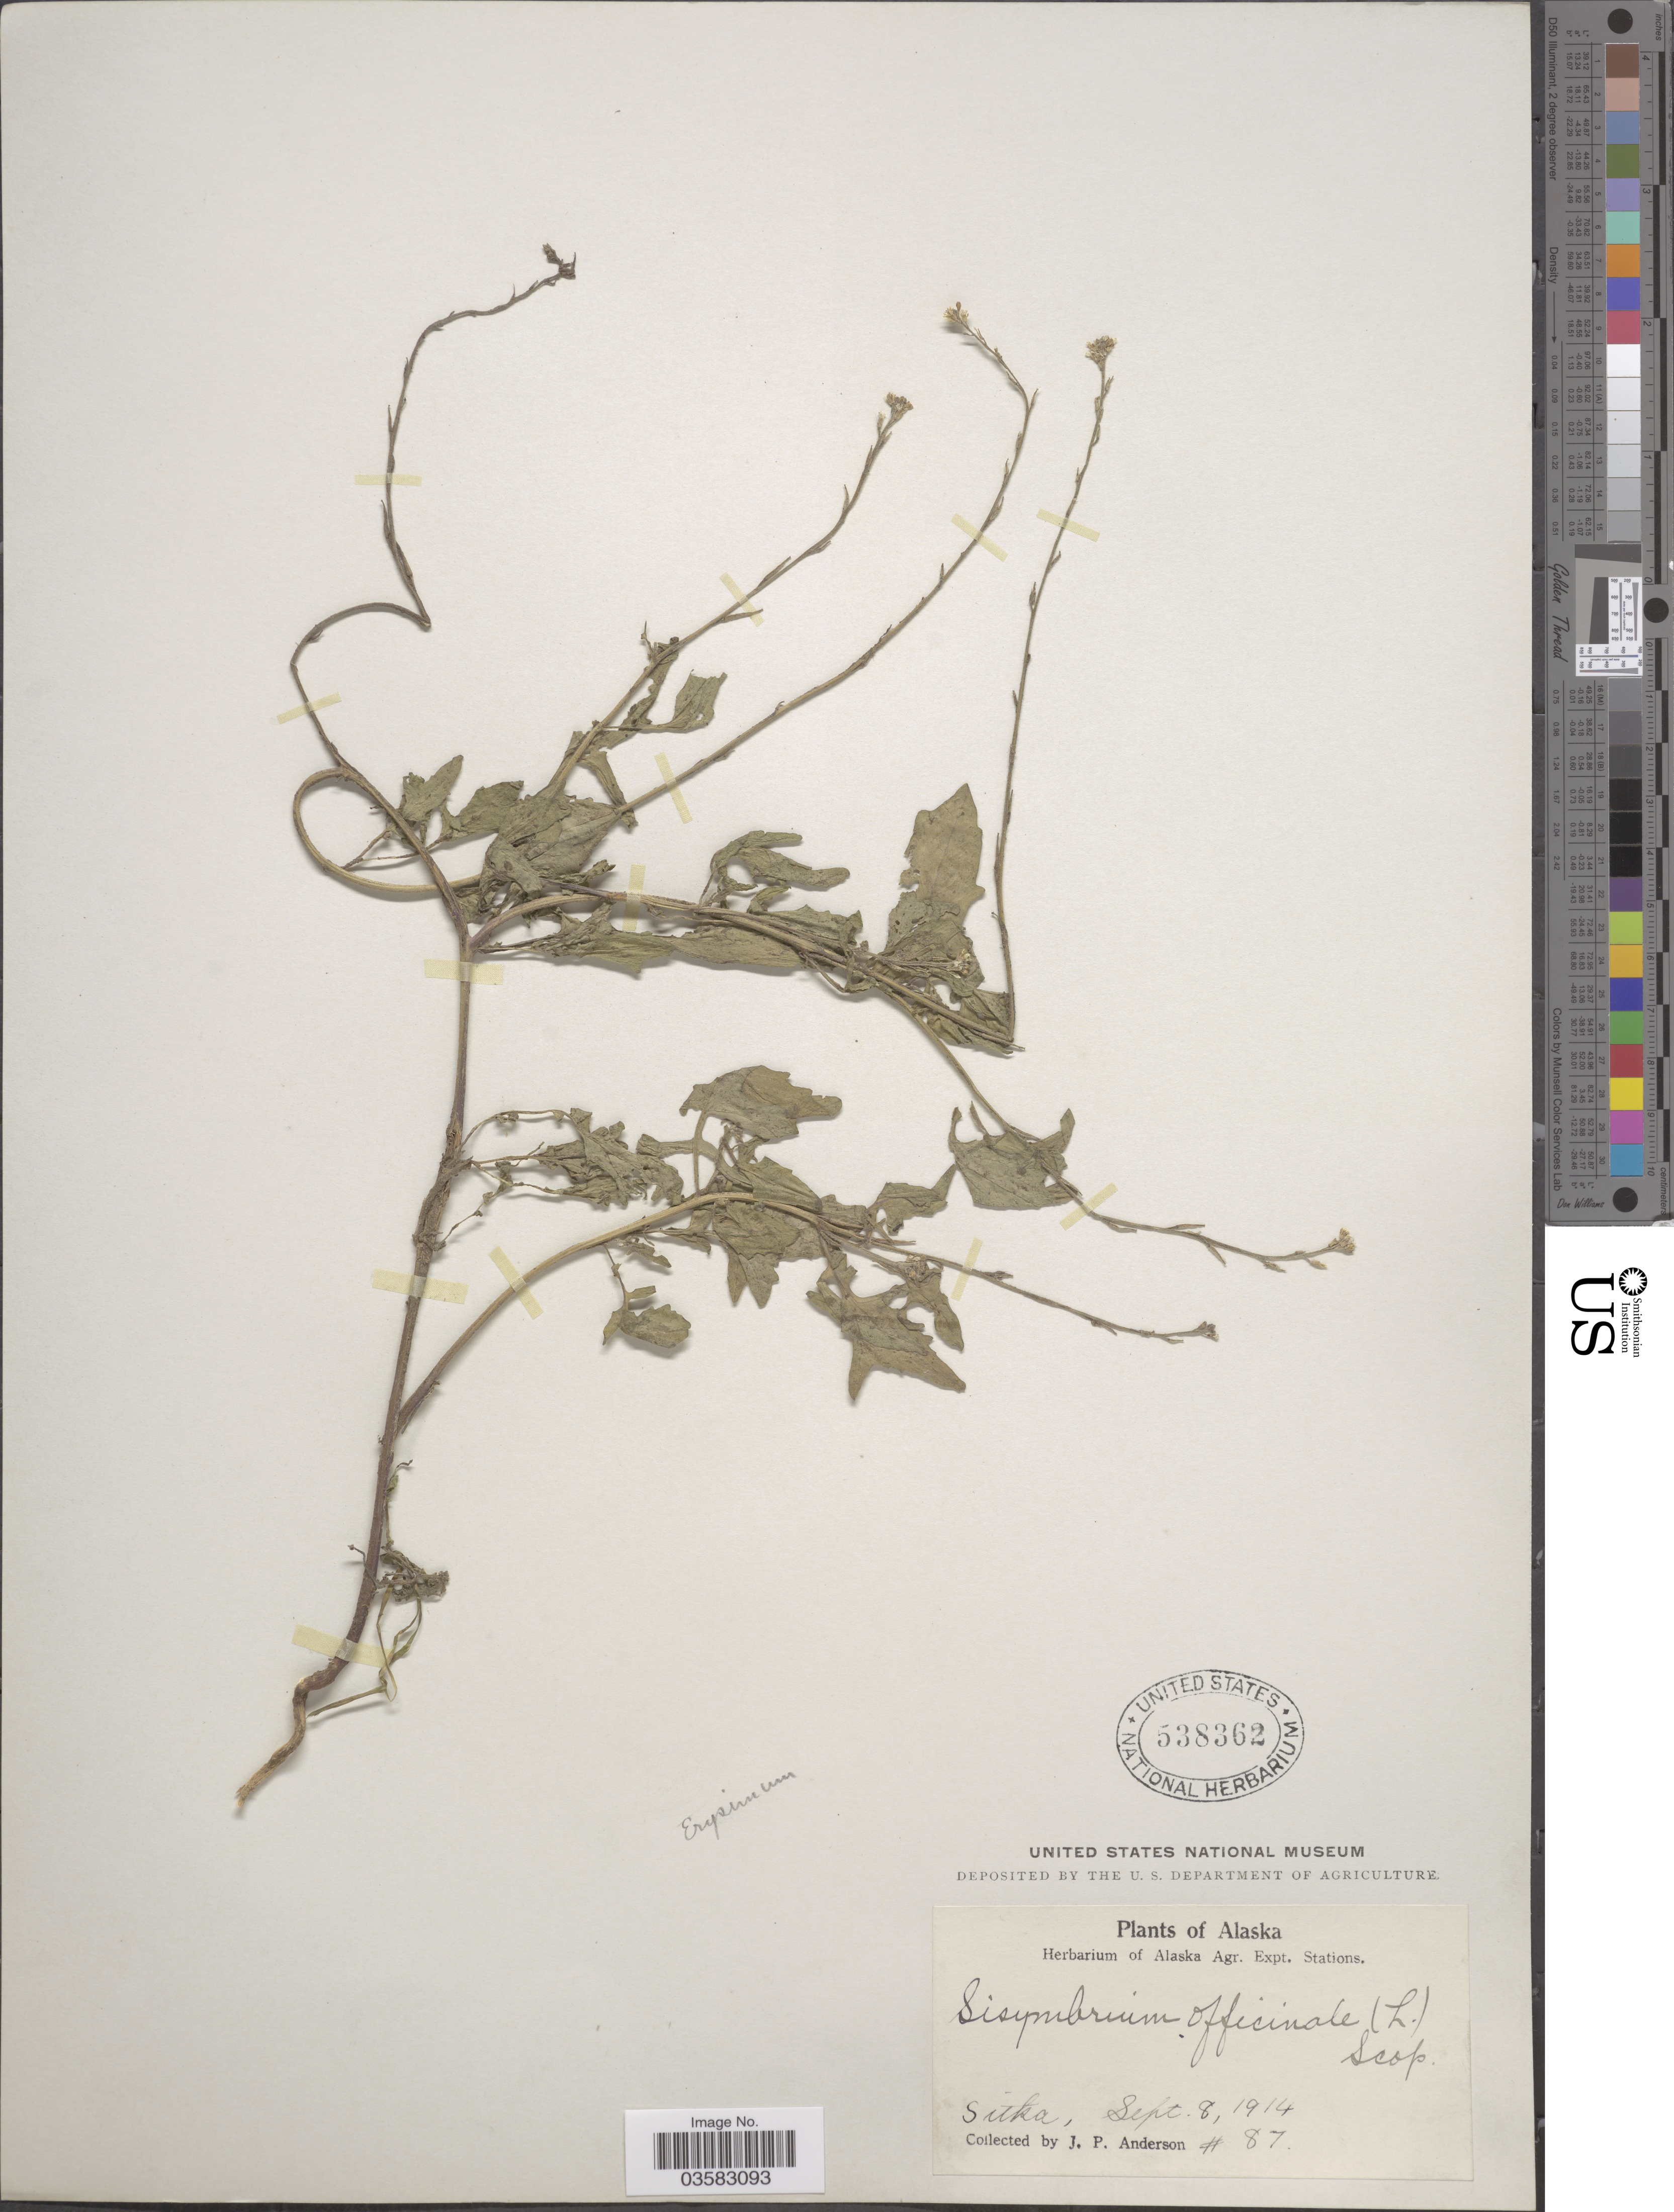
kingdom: Plantae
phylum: Tracheophyta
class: Magnoliopsida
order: Brassicales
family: Brassicaceae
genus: Sisymbrium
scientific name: Sisymbrium officinale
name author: (L.) Scop.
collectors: J. P. Anderson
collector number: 87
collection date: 1914-09-08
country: United States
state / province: Alaska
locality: Sitka.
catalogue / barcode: US 538362